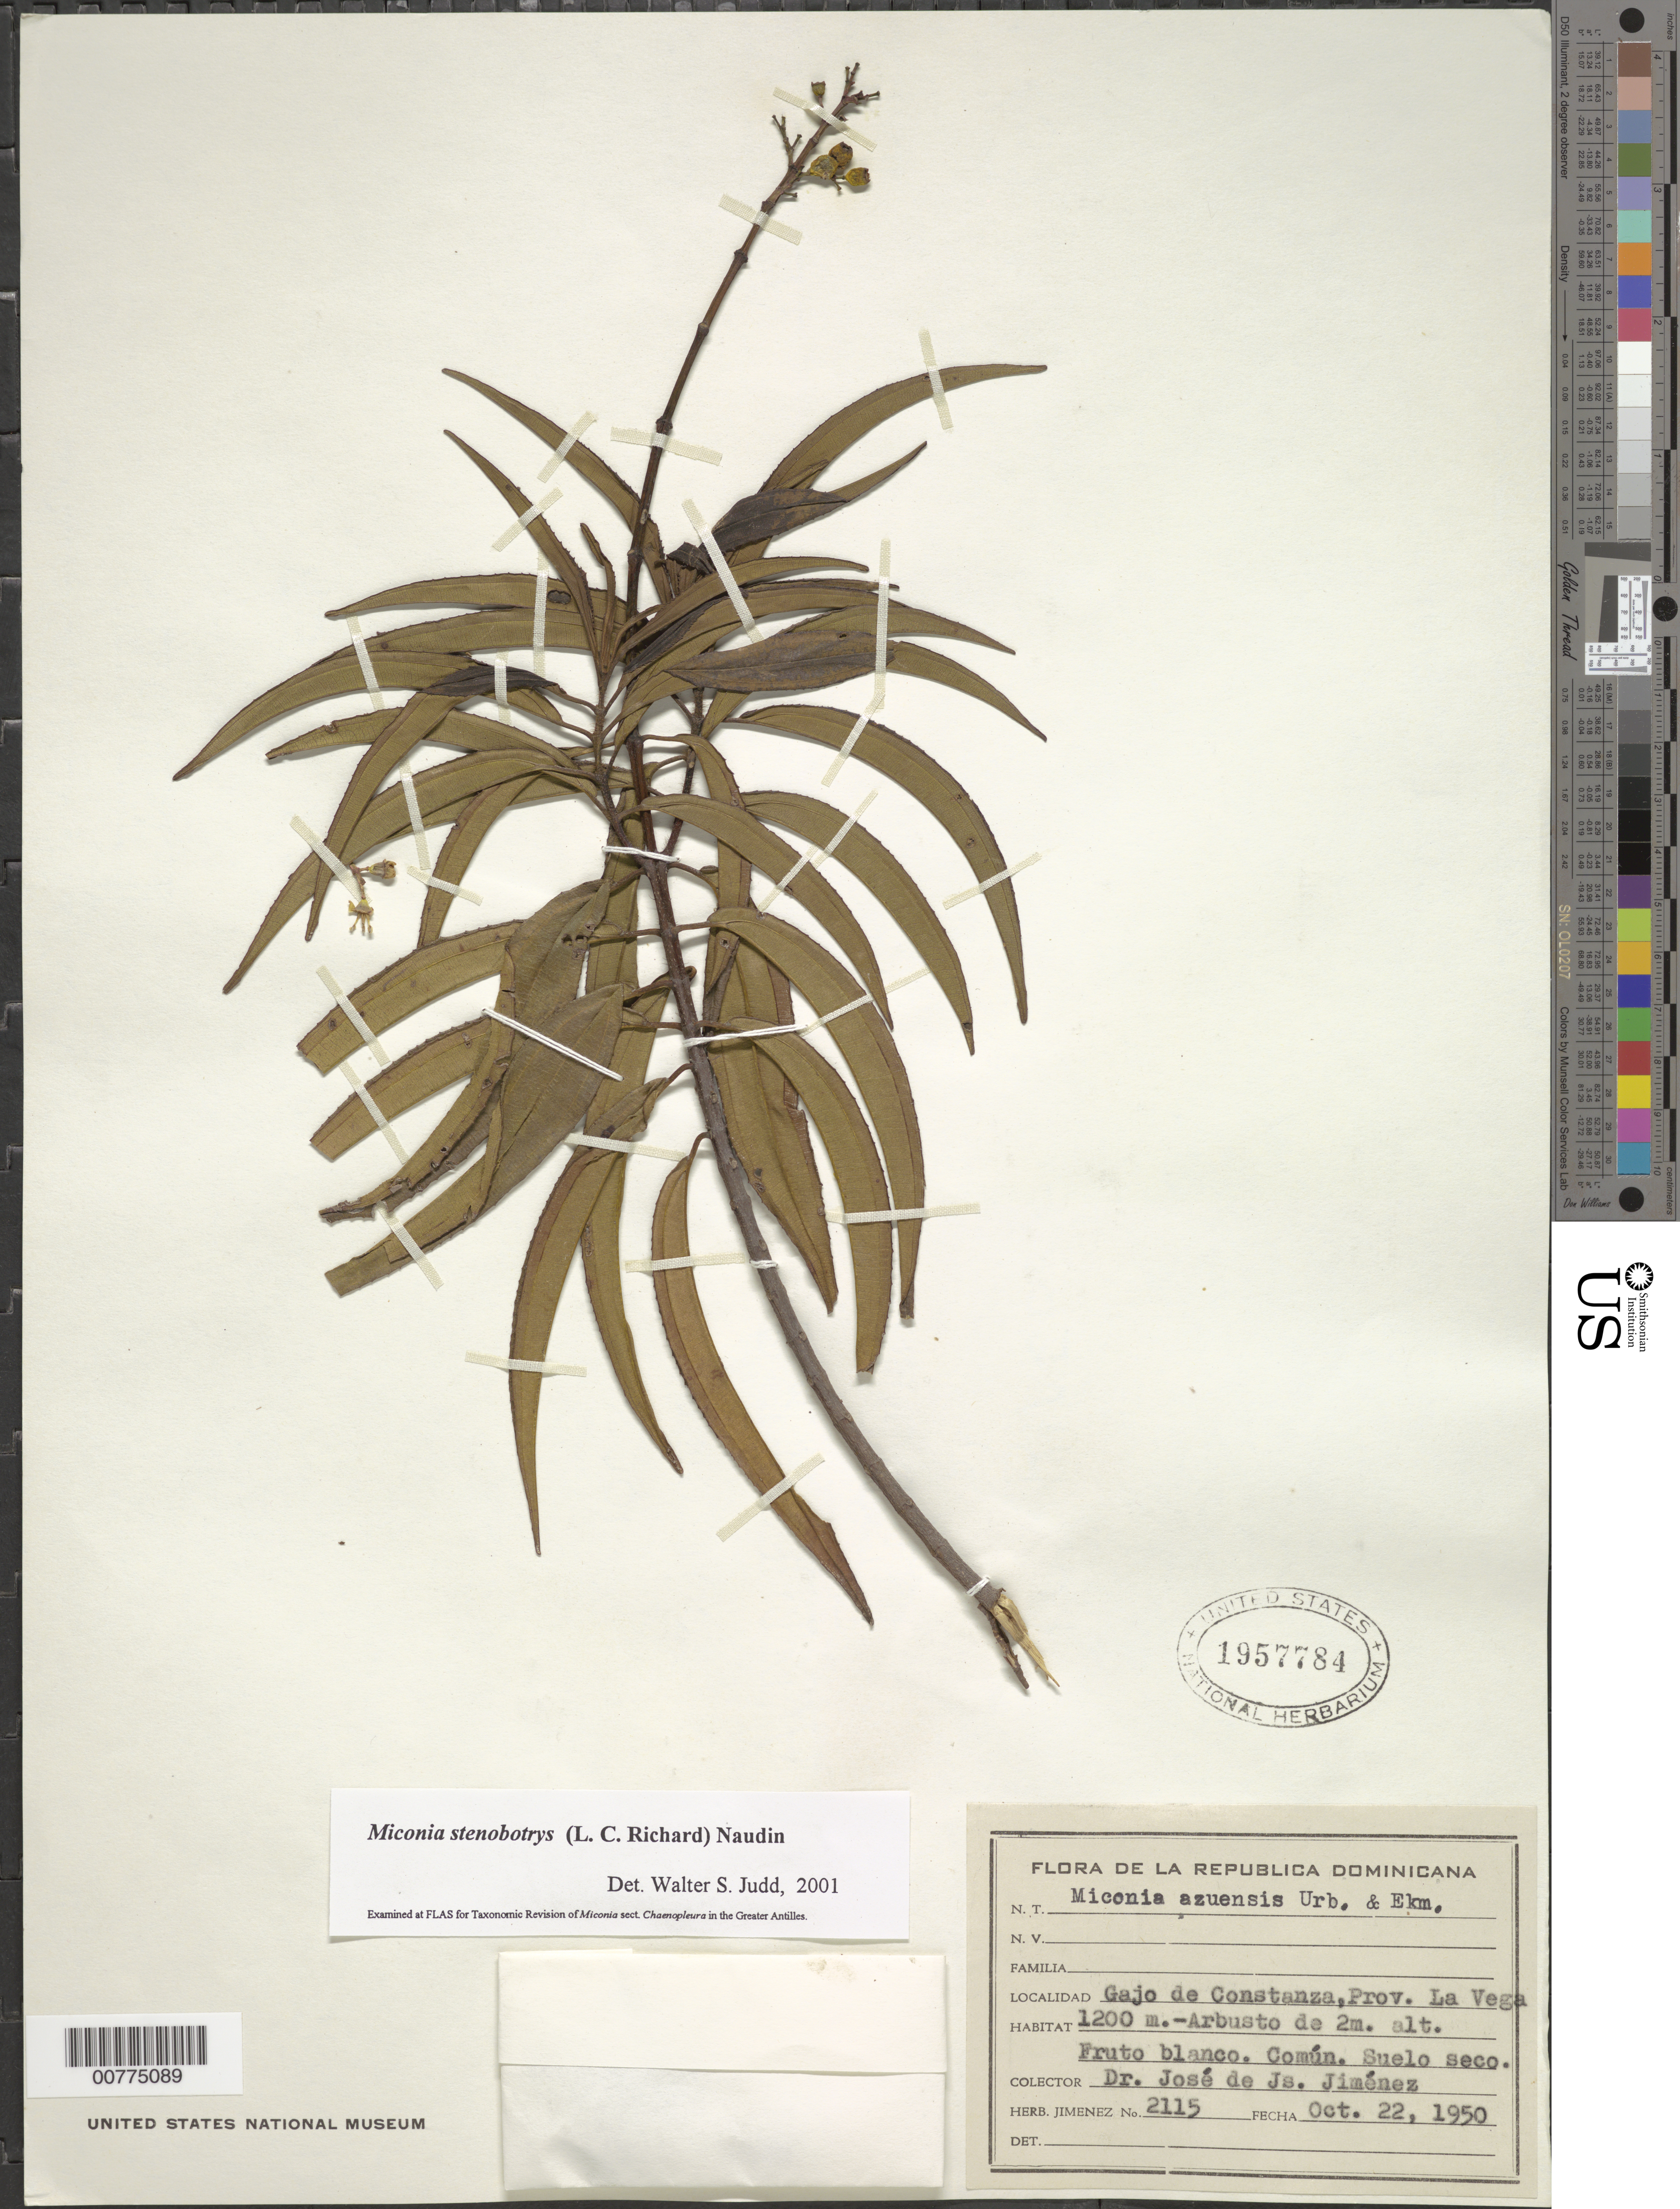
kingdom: Plantae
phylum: Tracheophyta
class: Magnoliopsida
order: Myrtales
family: Melastomataceae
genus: Miconia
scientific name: Miconia stenobotrys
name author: (Rich.) Naudin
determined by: Judd, Walter S.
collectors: J. J. Jiménez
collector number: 2115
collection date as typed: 22 Oct 1950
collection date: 1950-10-22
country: Dominican Republic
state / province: La Vega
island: Hispaniola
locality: Gajo de Constanza.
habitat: Dry soil.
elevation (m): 1200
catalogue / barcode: US 1957784